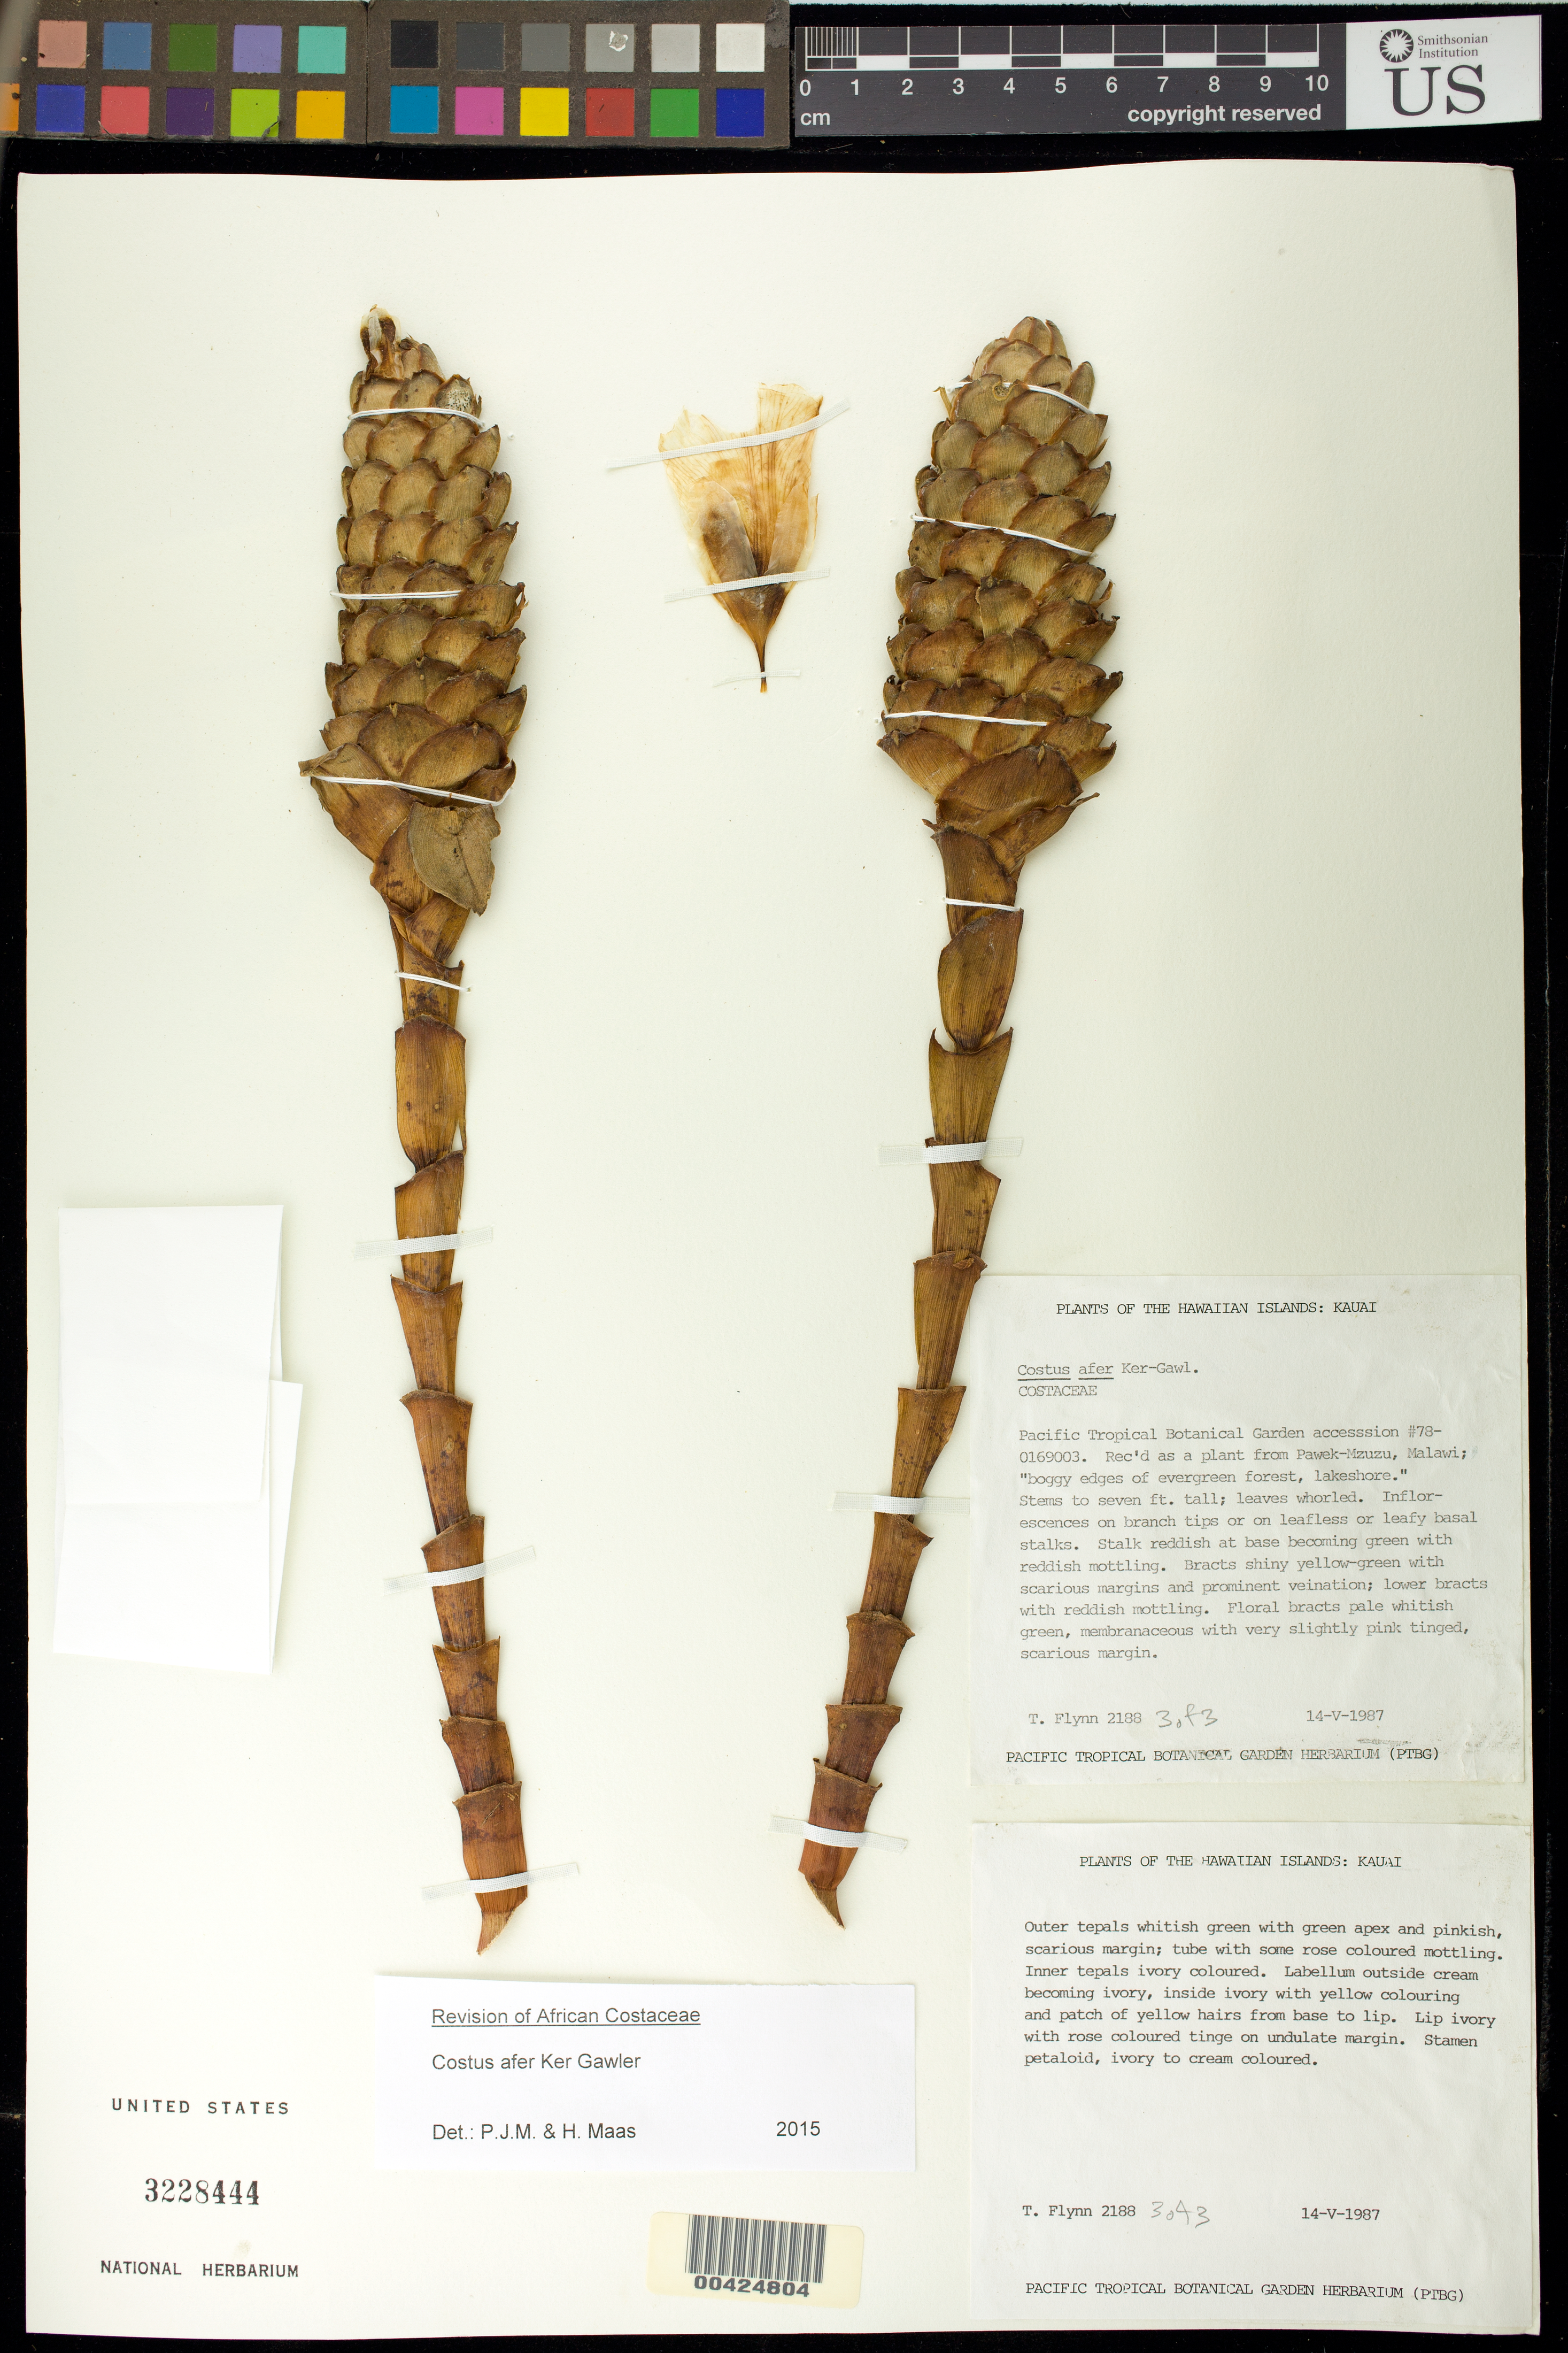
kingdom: Plantae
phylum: Tracheophyta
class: Liliopsida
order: Zingiberales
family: Costaceae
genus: Costus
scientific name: Costus afer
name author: Ker Gawl.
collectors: T. W. Flynn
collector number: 2183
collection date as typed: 14 May 1987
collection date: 1987-05-14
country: United States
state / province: Hawaii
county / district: Kauai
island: Kaua'i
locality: Pacific Tropical Botanical Garden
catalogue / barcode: US 3228444